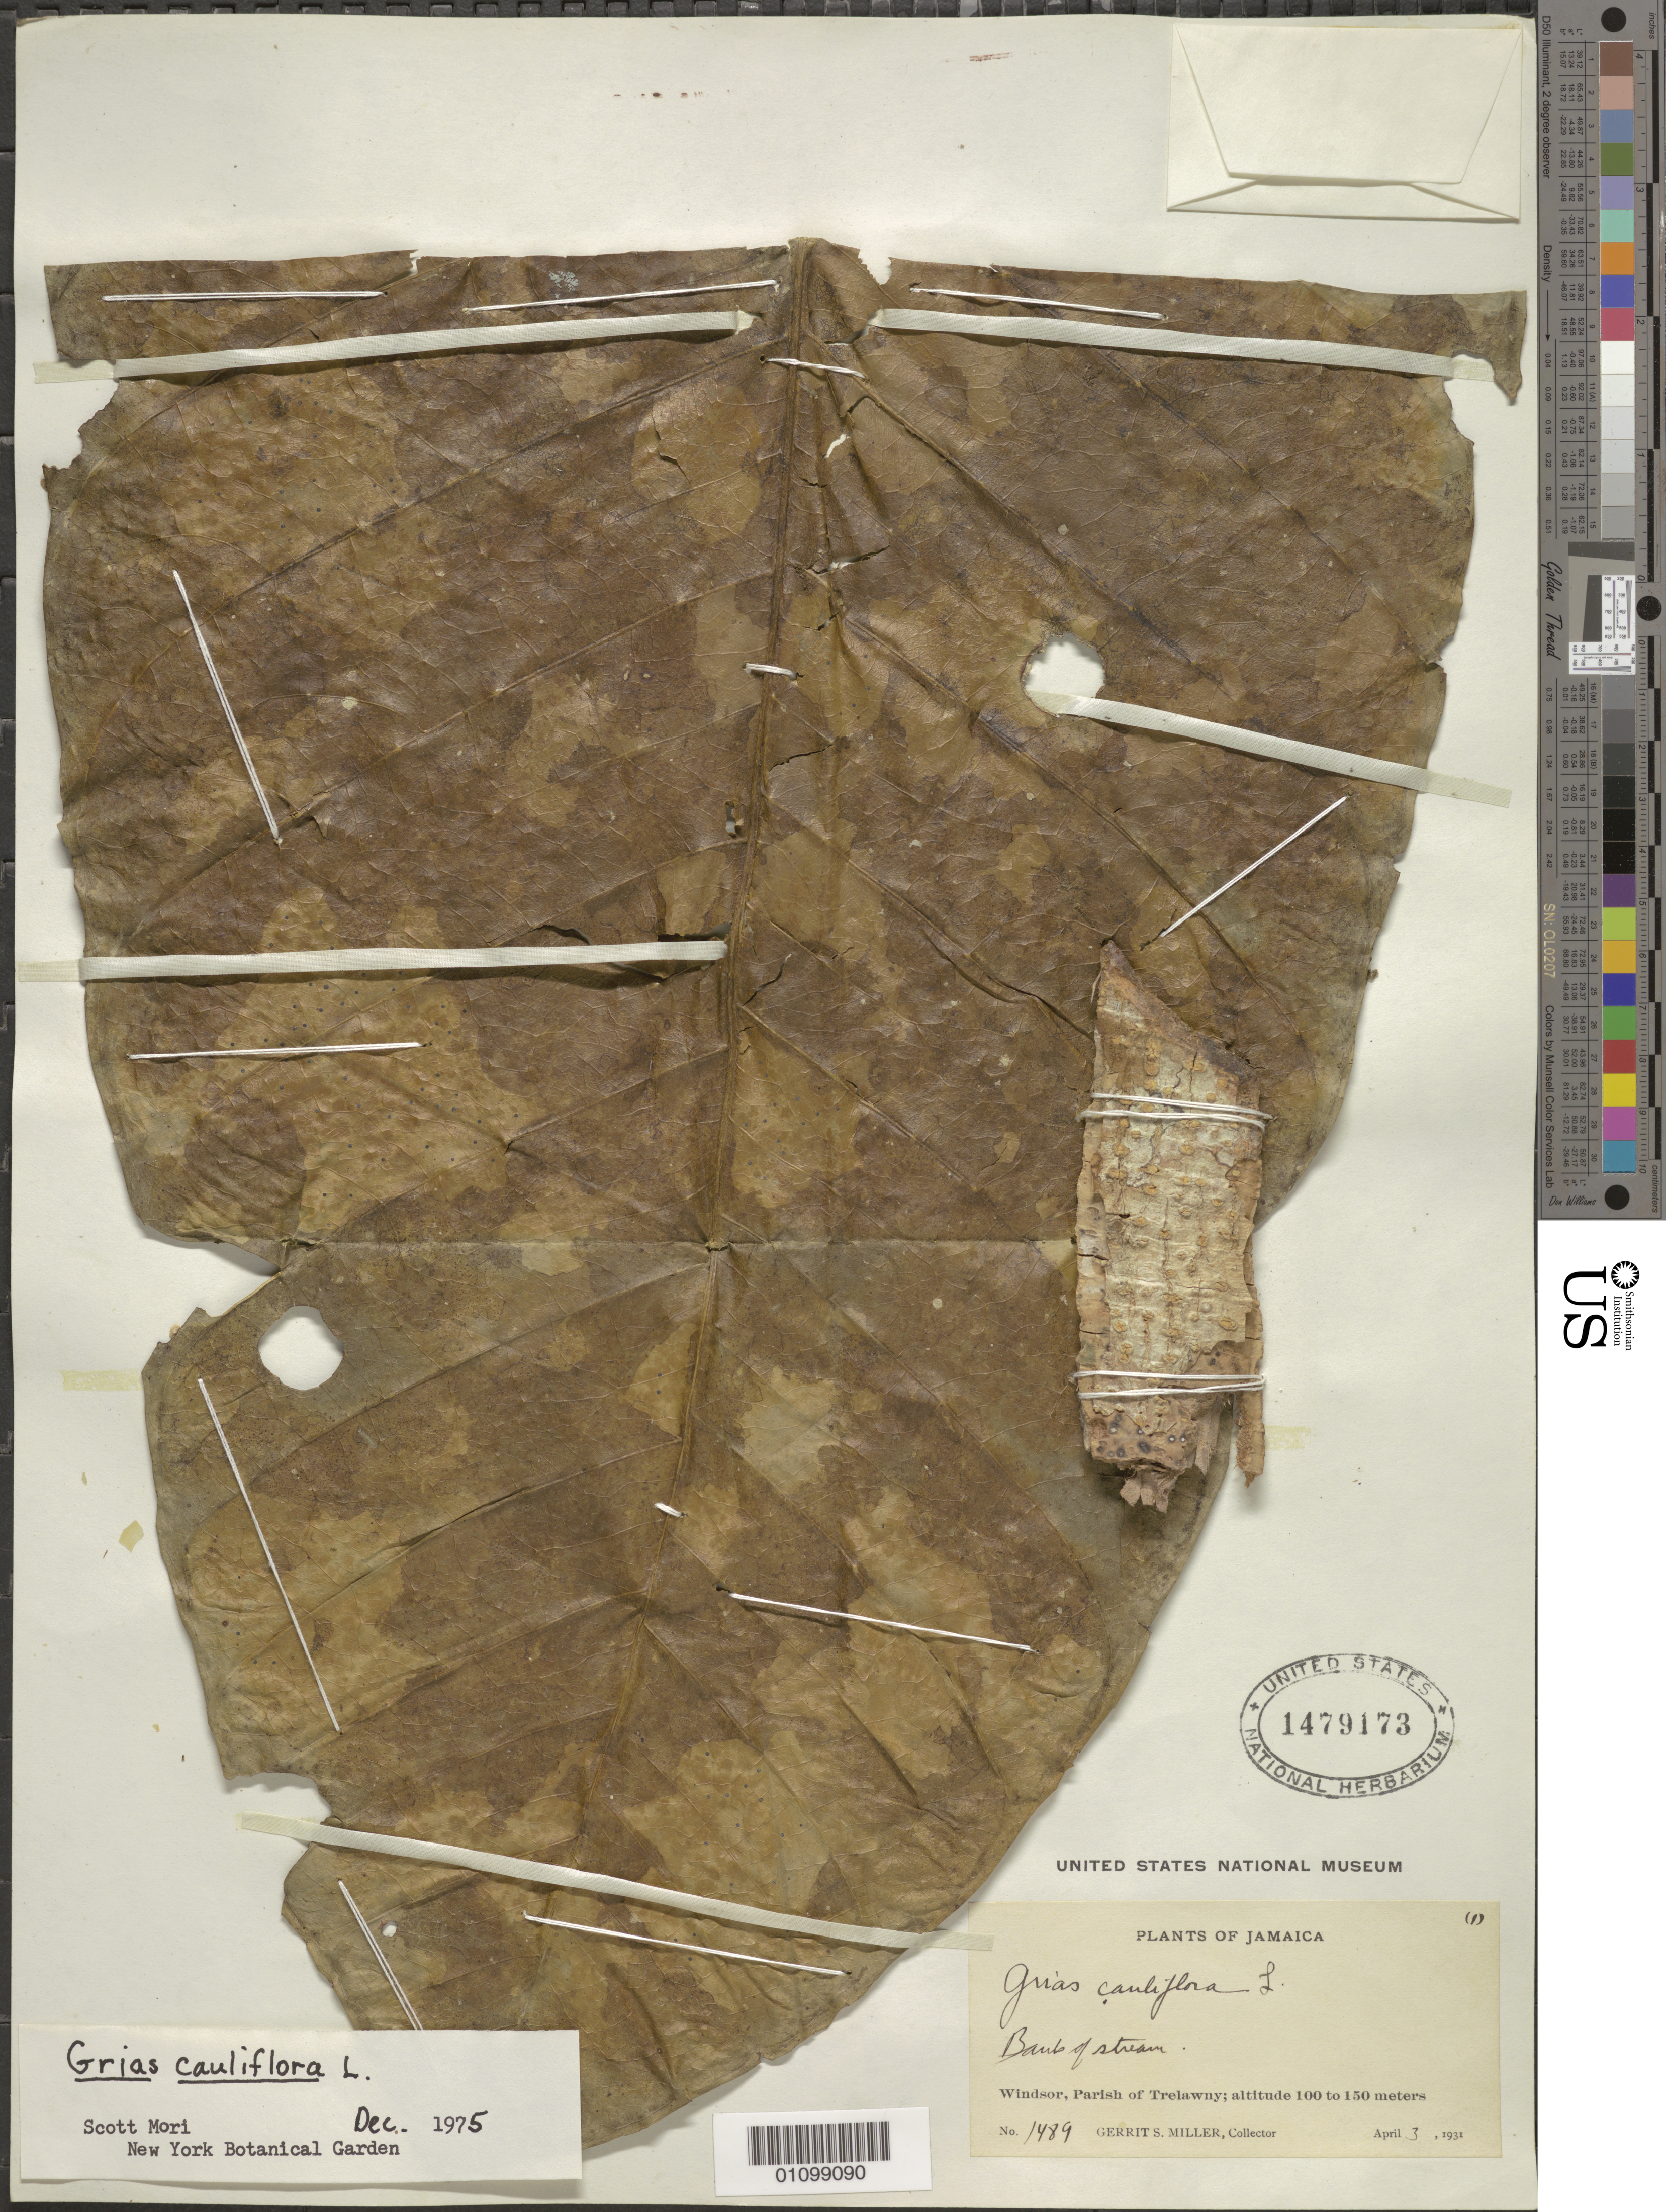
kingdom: Plantae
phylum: Tracheophyta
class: Magnoliopsida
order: Ericales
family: Lecythidaceae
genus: Grias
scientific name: Grias cauliflora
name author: L.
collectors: G. S. Miller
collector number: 1489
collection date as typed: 03 Apr 1931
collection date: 1931-04-03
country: Jamaica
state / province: Trelawny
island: Jamaica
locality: Windsor. Bank of stream.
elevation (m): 100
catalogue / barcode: US 1479173